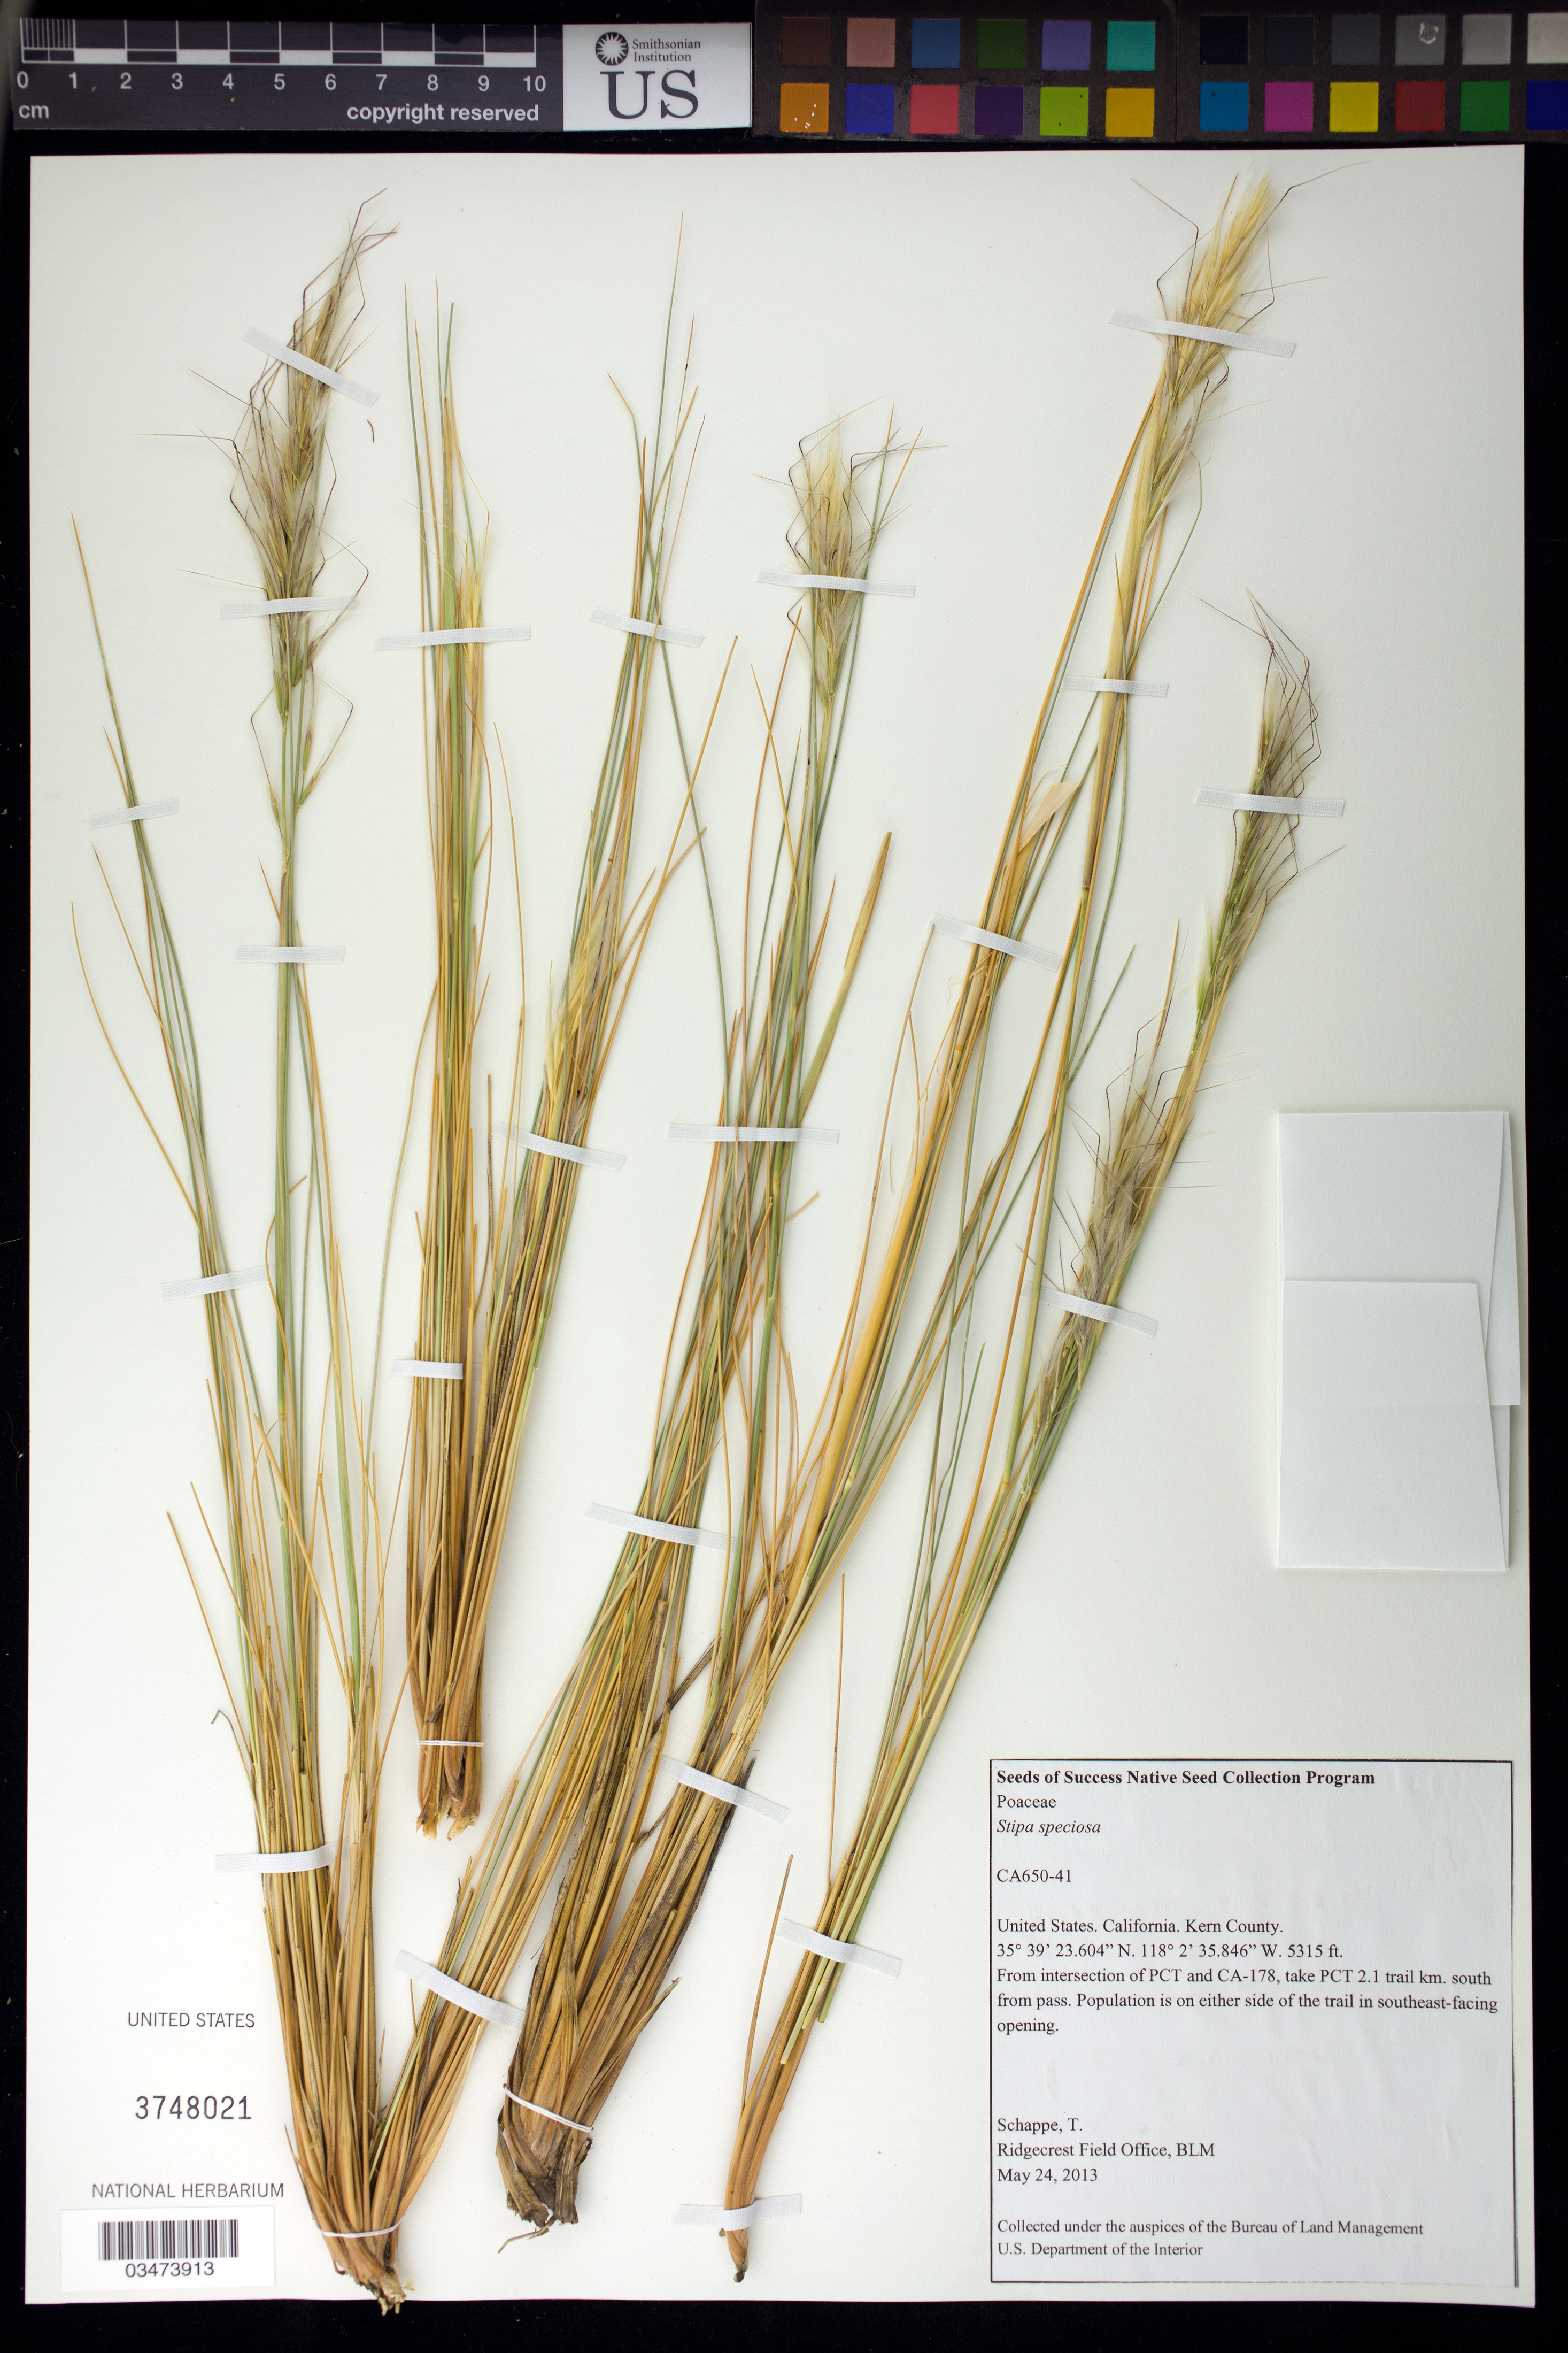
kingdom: Plantae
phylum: Tracheophyta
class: Liliopsida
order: Poales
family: Poaceae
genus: Stipa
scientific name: Stipa speciosa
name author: Trin. & Rupr.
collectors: T. Schappe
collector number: CA650-41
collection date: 2013-05-24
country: United States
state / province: California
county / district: Kern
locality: From intersection of PCT and CA-178, take PCT 2.1 trail km S from pass.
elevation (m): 1620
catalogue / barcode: US 3748021